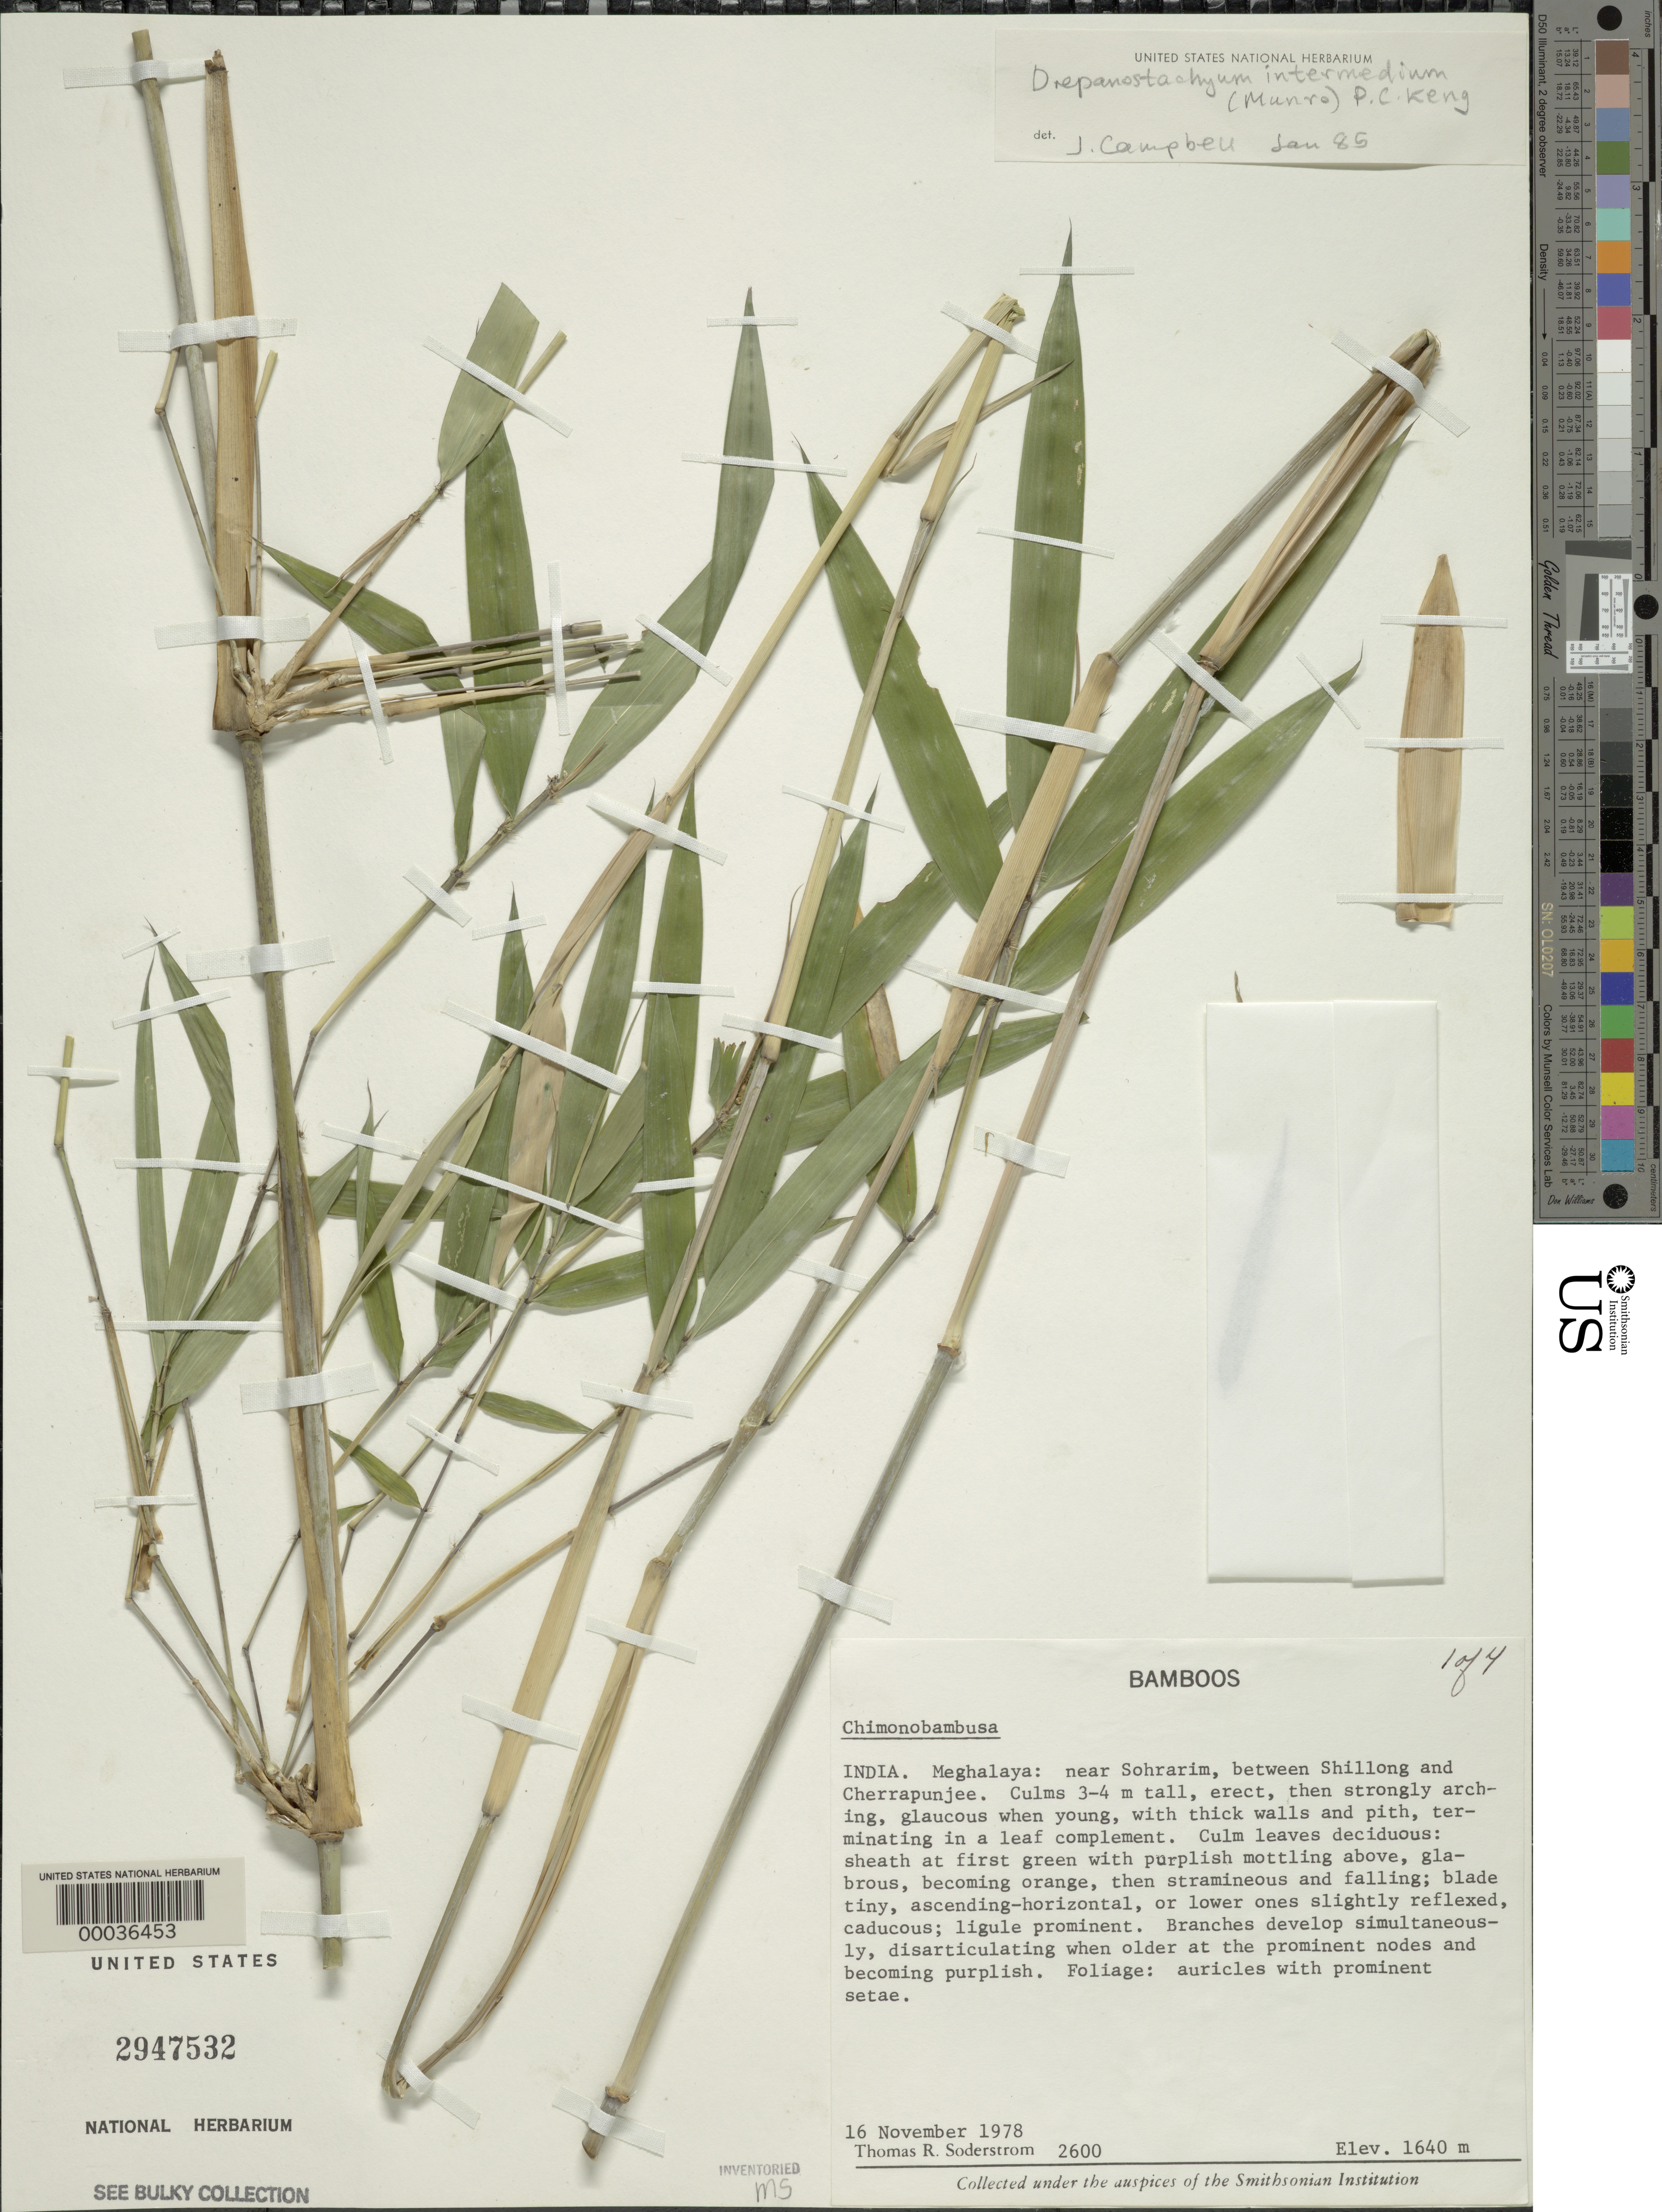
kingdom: Plantae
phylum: Tracheophyta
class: Liliopsida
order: Poales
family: Poaceae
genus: Drepanostachyum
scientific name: Drepanostachyum intermedium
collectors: T. R. Soderstrom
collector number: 2600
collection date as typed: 16 Nov 1978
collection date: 1978-11-16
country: India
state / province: Meghalaya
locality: Meghalaya, near sohrarim, between shillong and cherrapunjee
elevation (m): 1640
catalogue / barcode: US 2947532